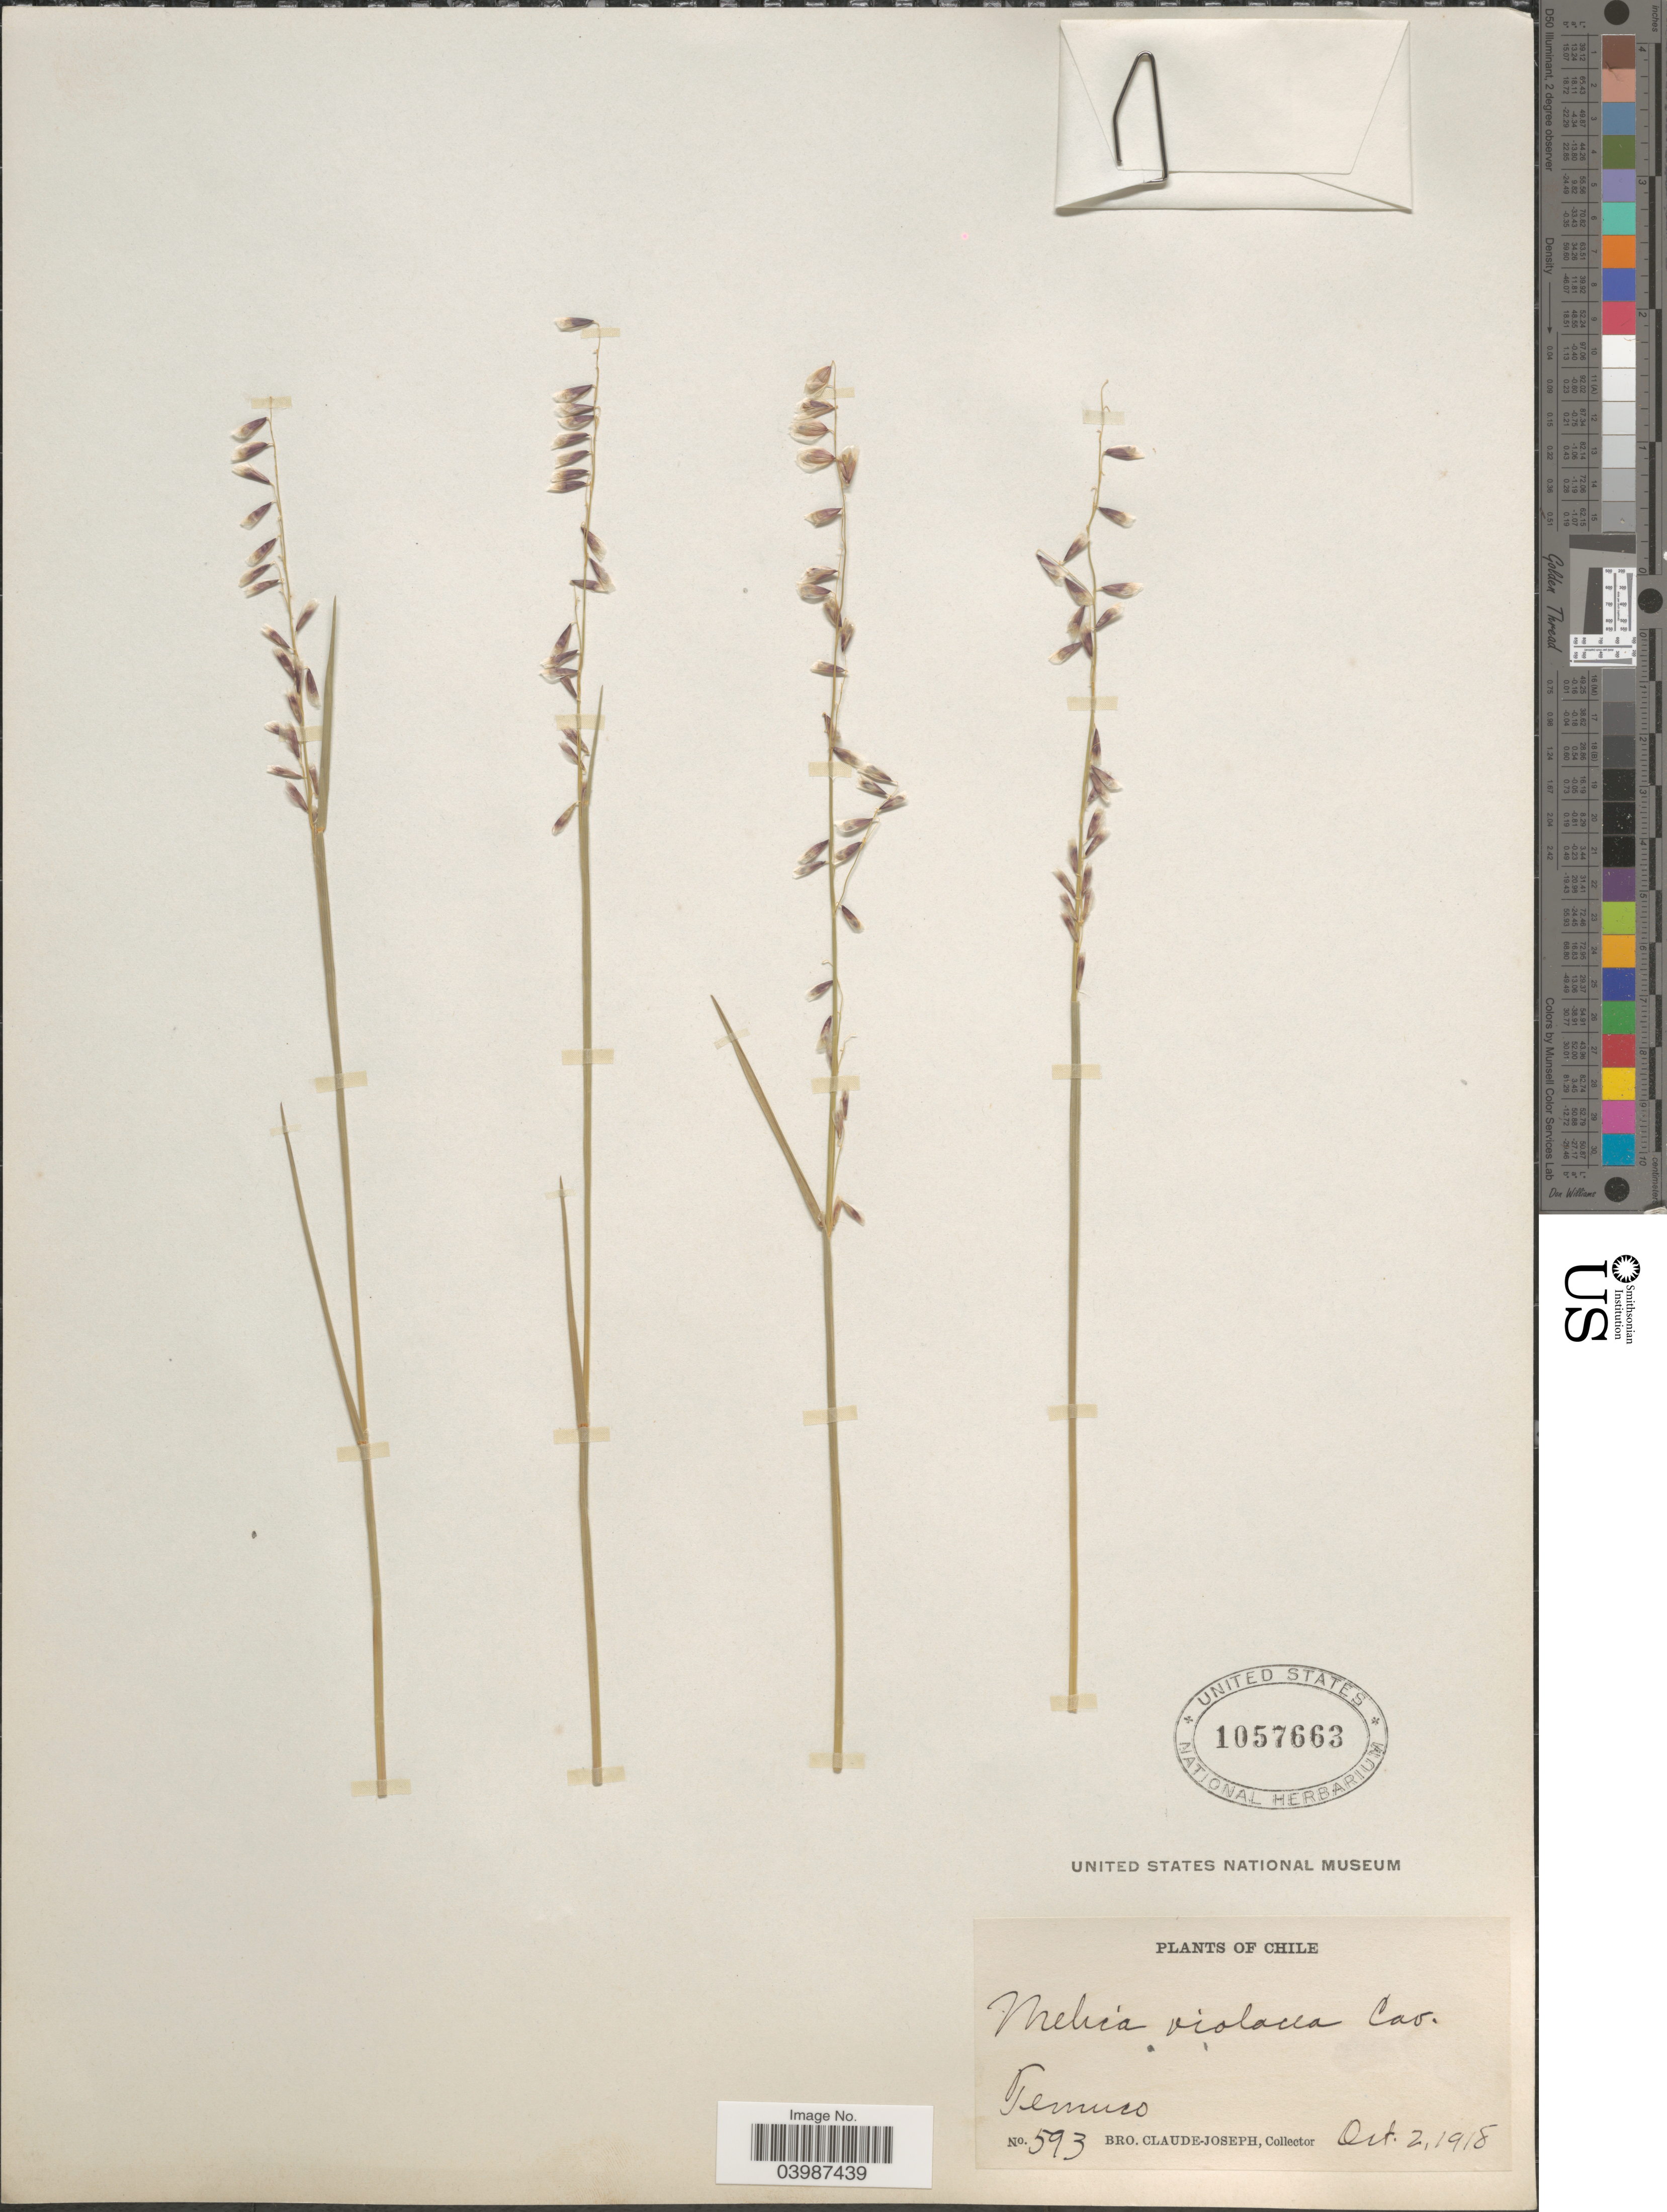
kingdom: Plantae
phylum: Tracheophyta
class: Liliopsida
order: Poales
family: Poaceae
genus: Melica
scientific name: Melica violacea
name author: Cav.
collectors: Bro. Claude-Joseph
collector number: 593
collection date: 1918-10-02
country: Chile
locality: Temuco.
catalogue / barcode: US 1057663